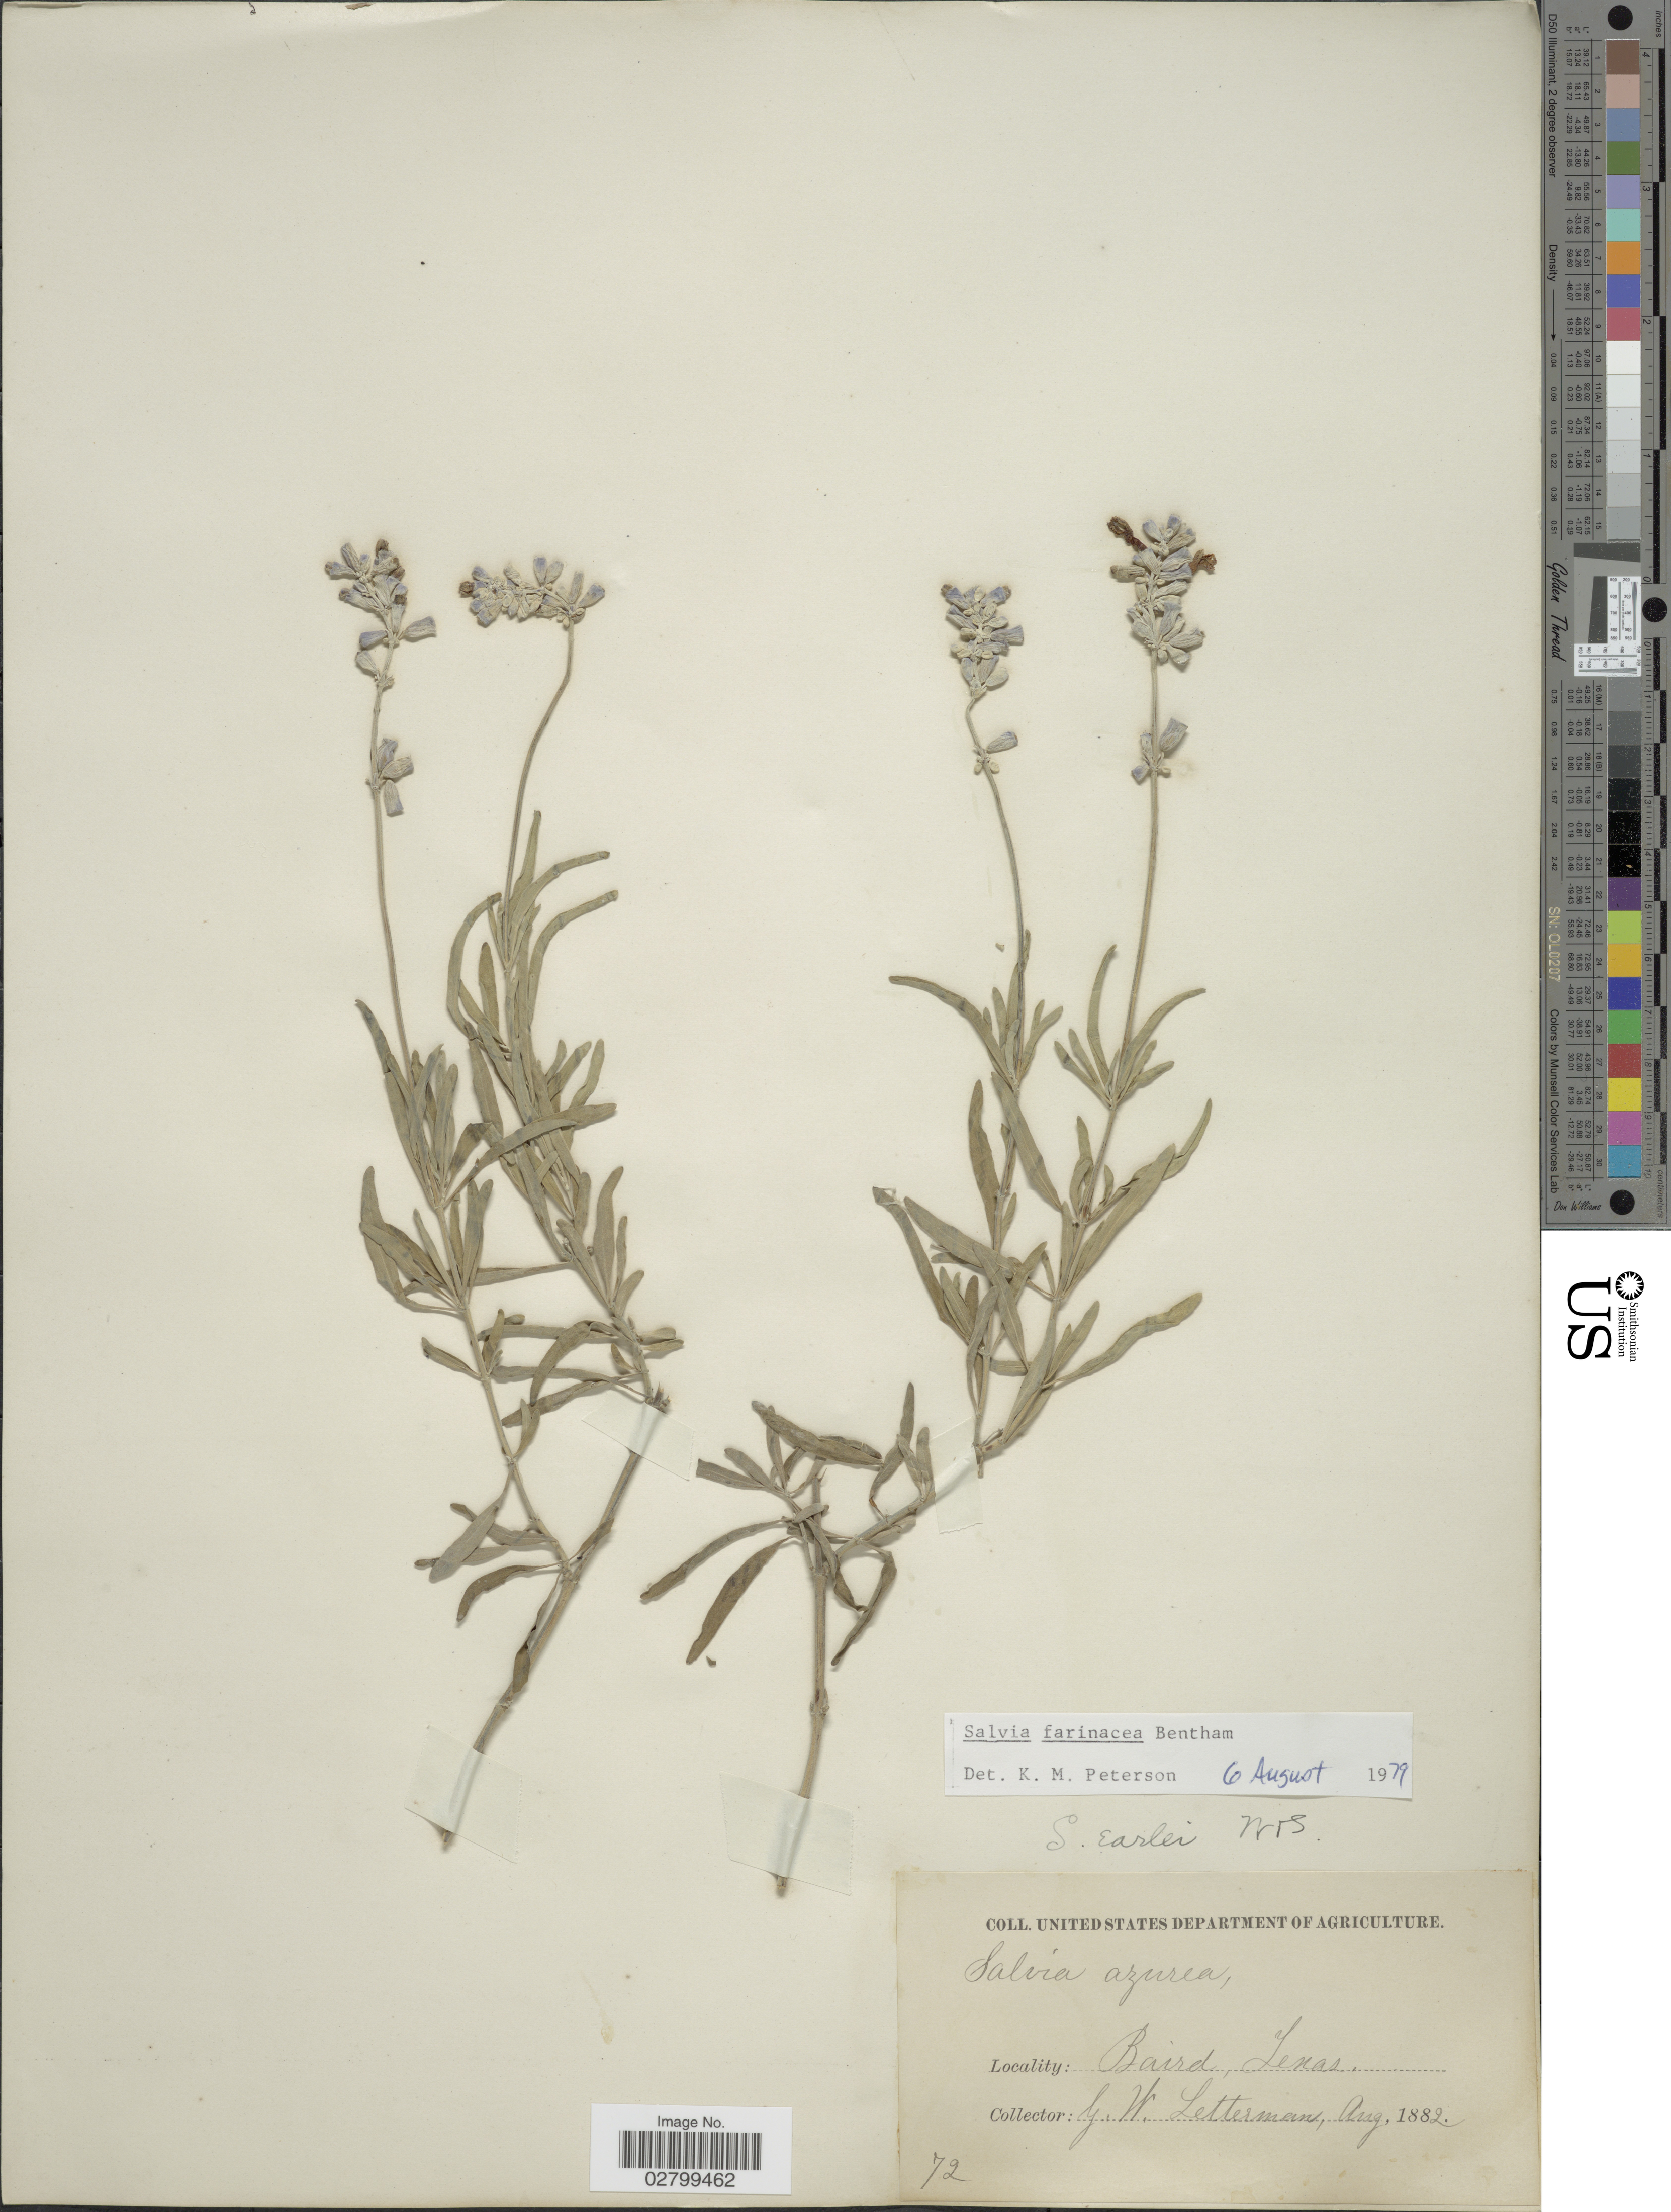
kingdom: Plantae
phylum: Tracheophyta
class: Magnoliopsida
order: Lamiales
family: Lamiaceae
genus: Salvia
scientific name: Salvia farinacea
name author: Benth.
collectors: G. W. Letterman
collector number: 72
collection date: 1882-08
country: United States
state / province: Texas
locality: Baird.